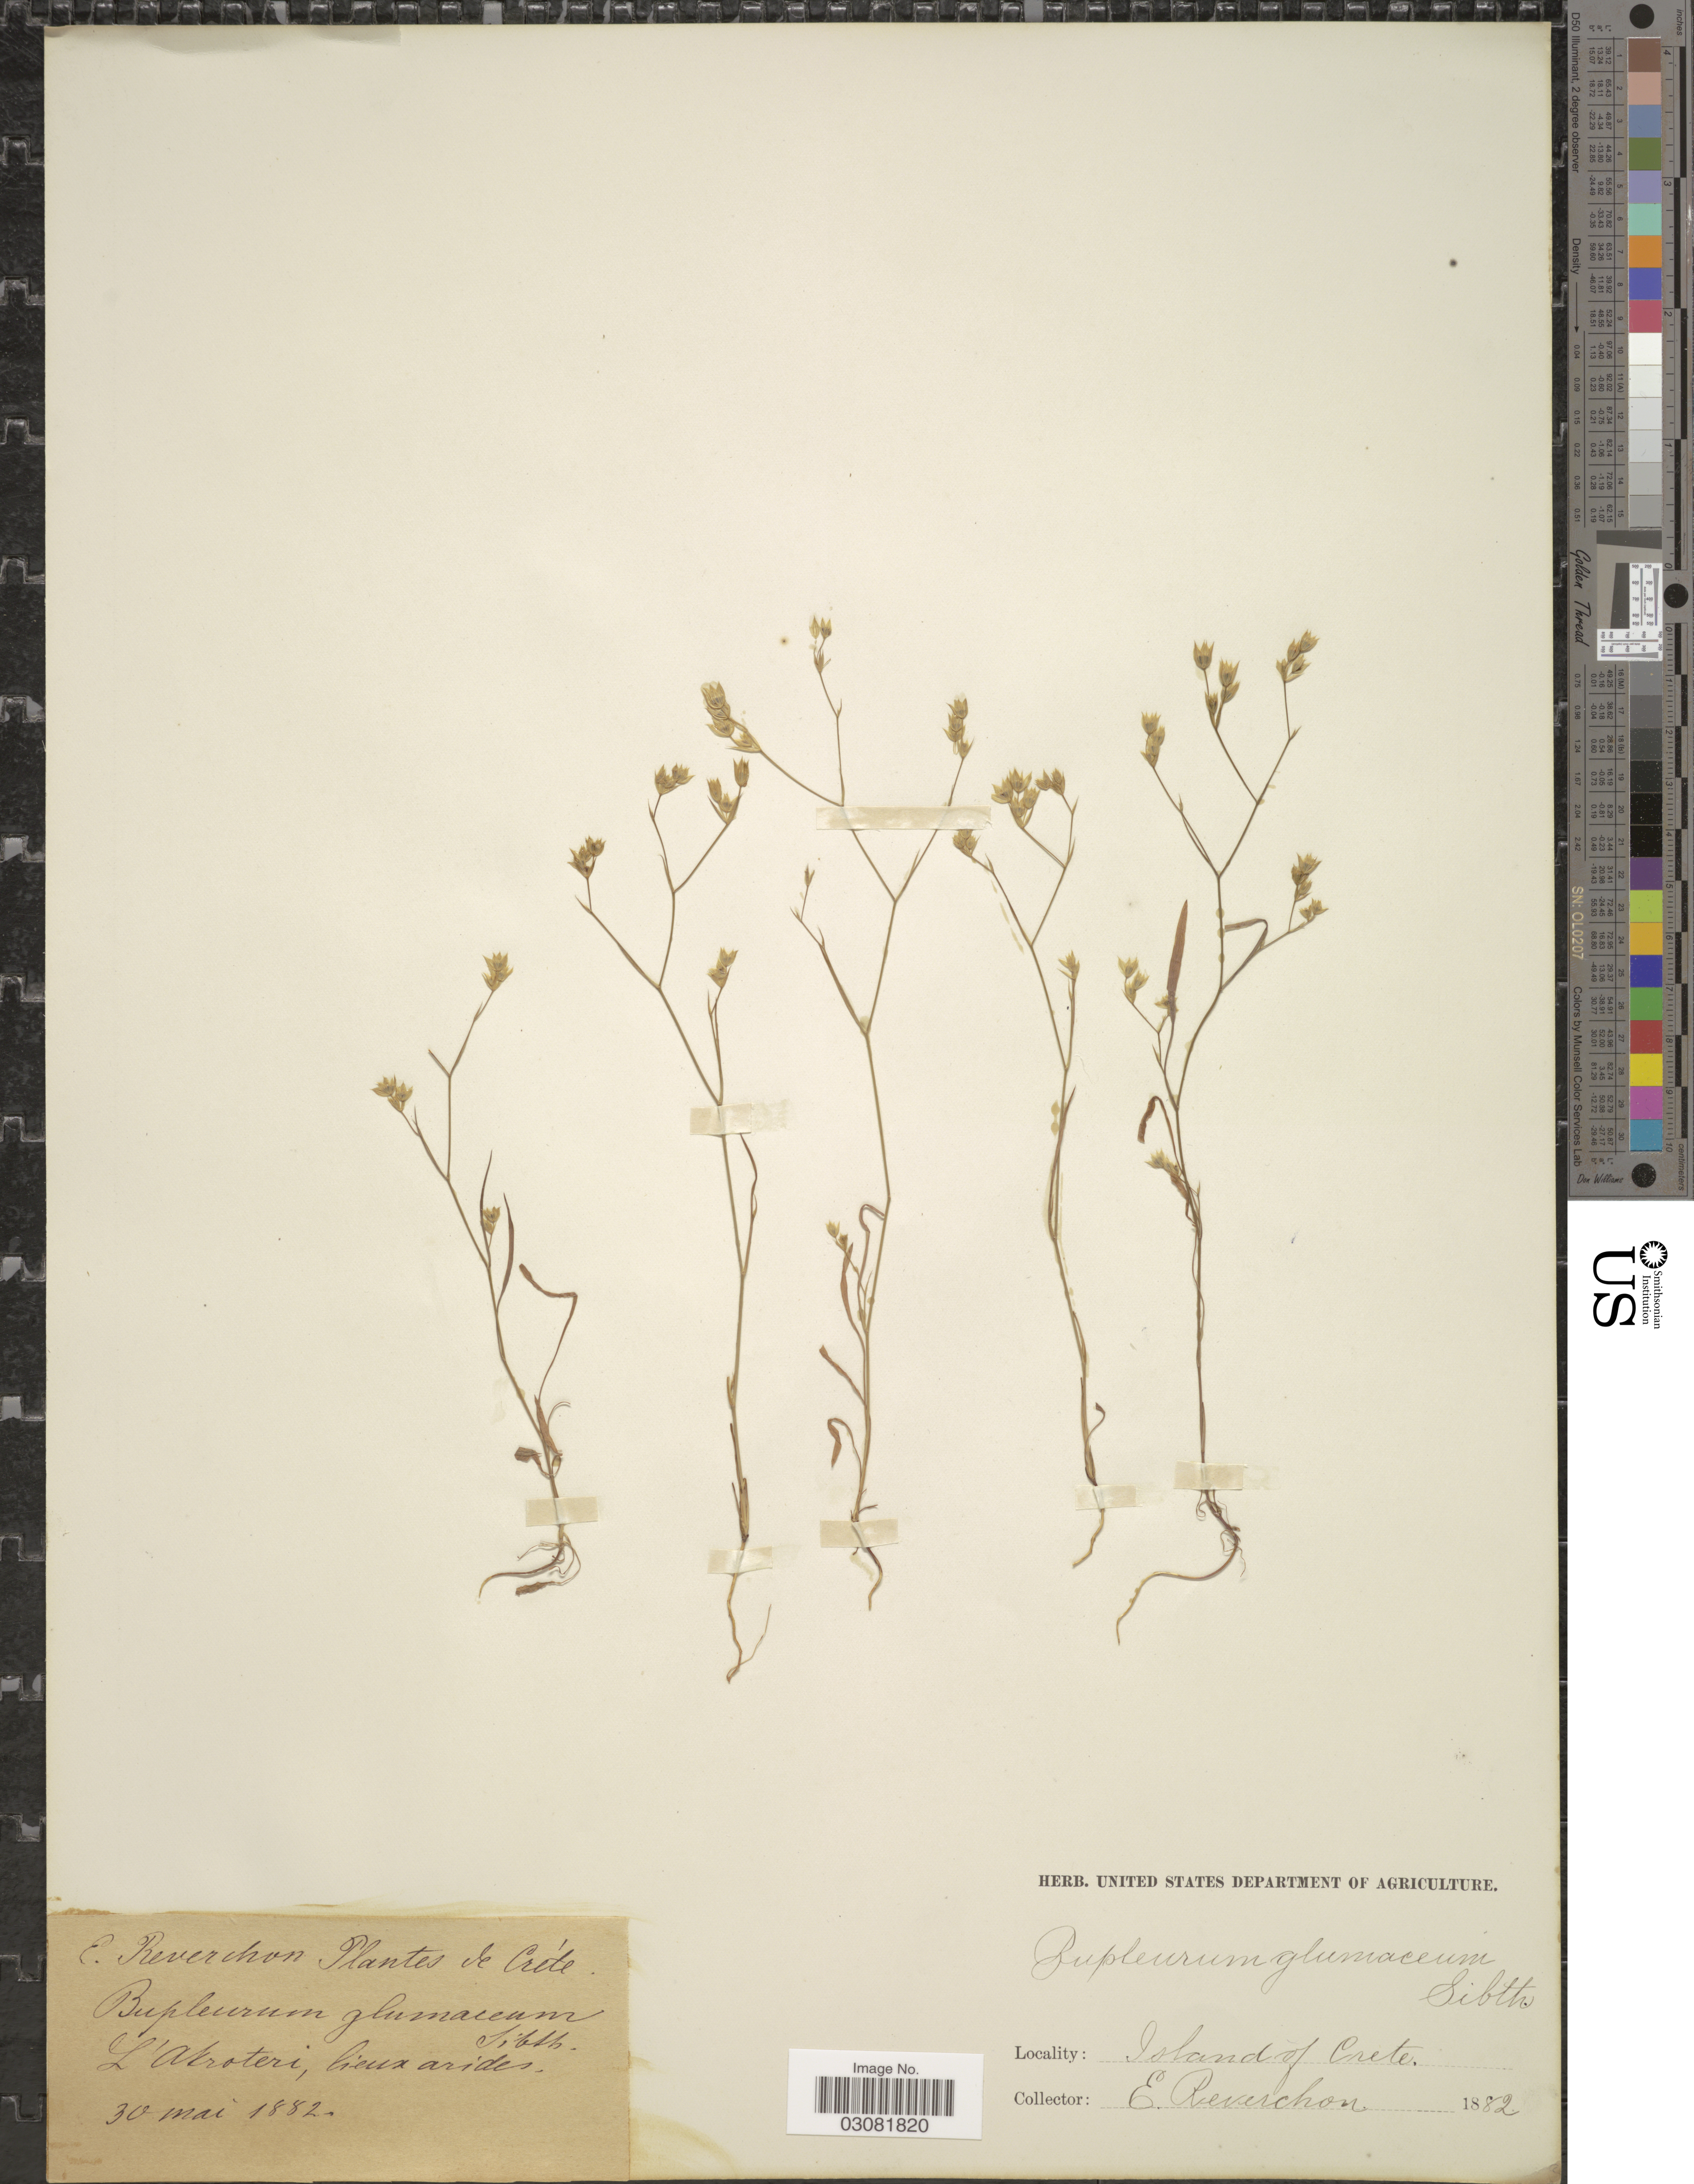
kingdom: Plantae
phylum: Tracheophyta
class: Magnoliopsida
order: Apiales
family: Apiaceae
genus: Bupleurum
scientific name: Bupleurum gracile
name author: d'Urv.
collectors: E. Reverchon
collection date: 1882-05-30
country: Greece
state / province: Crete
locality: Island of Crete, L'Akroteri, lieux arides.